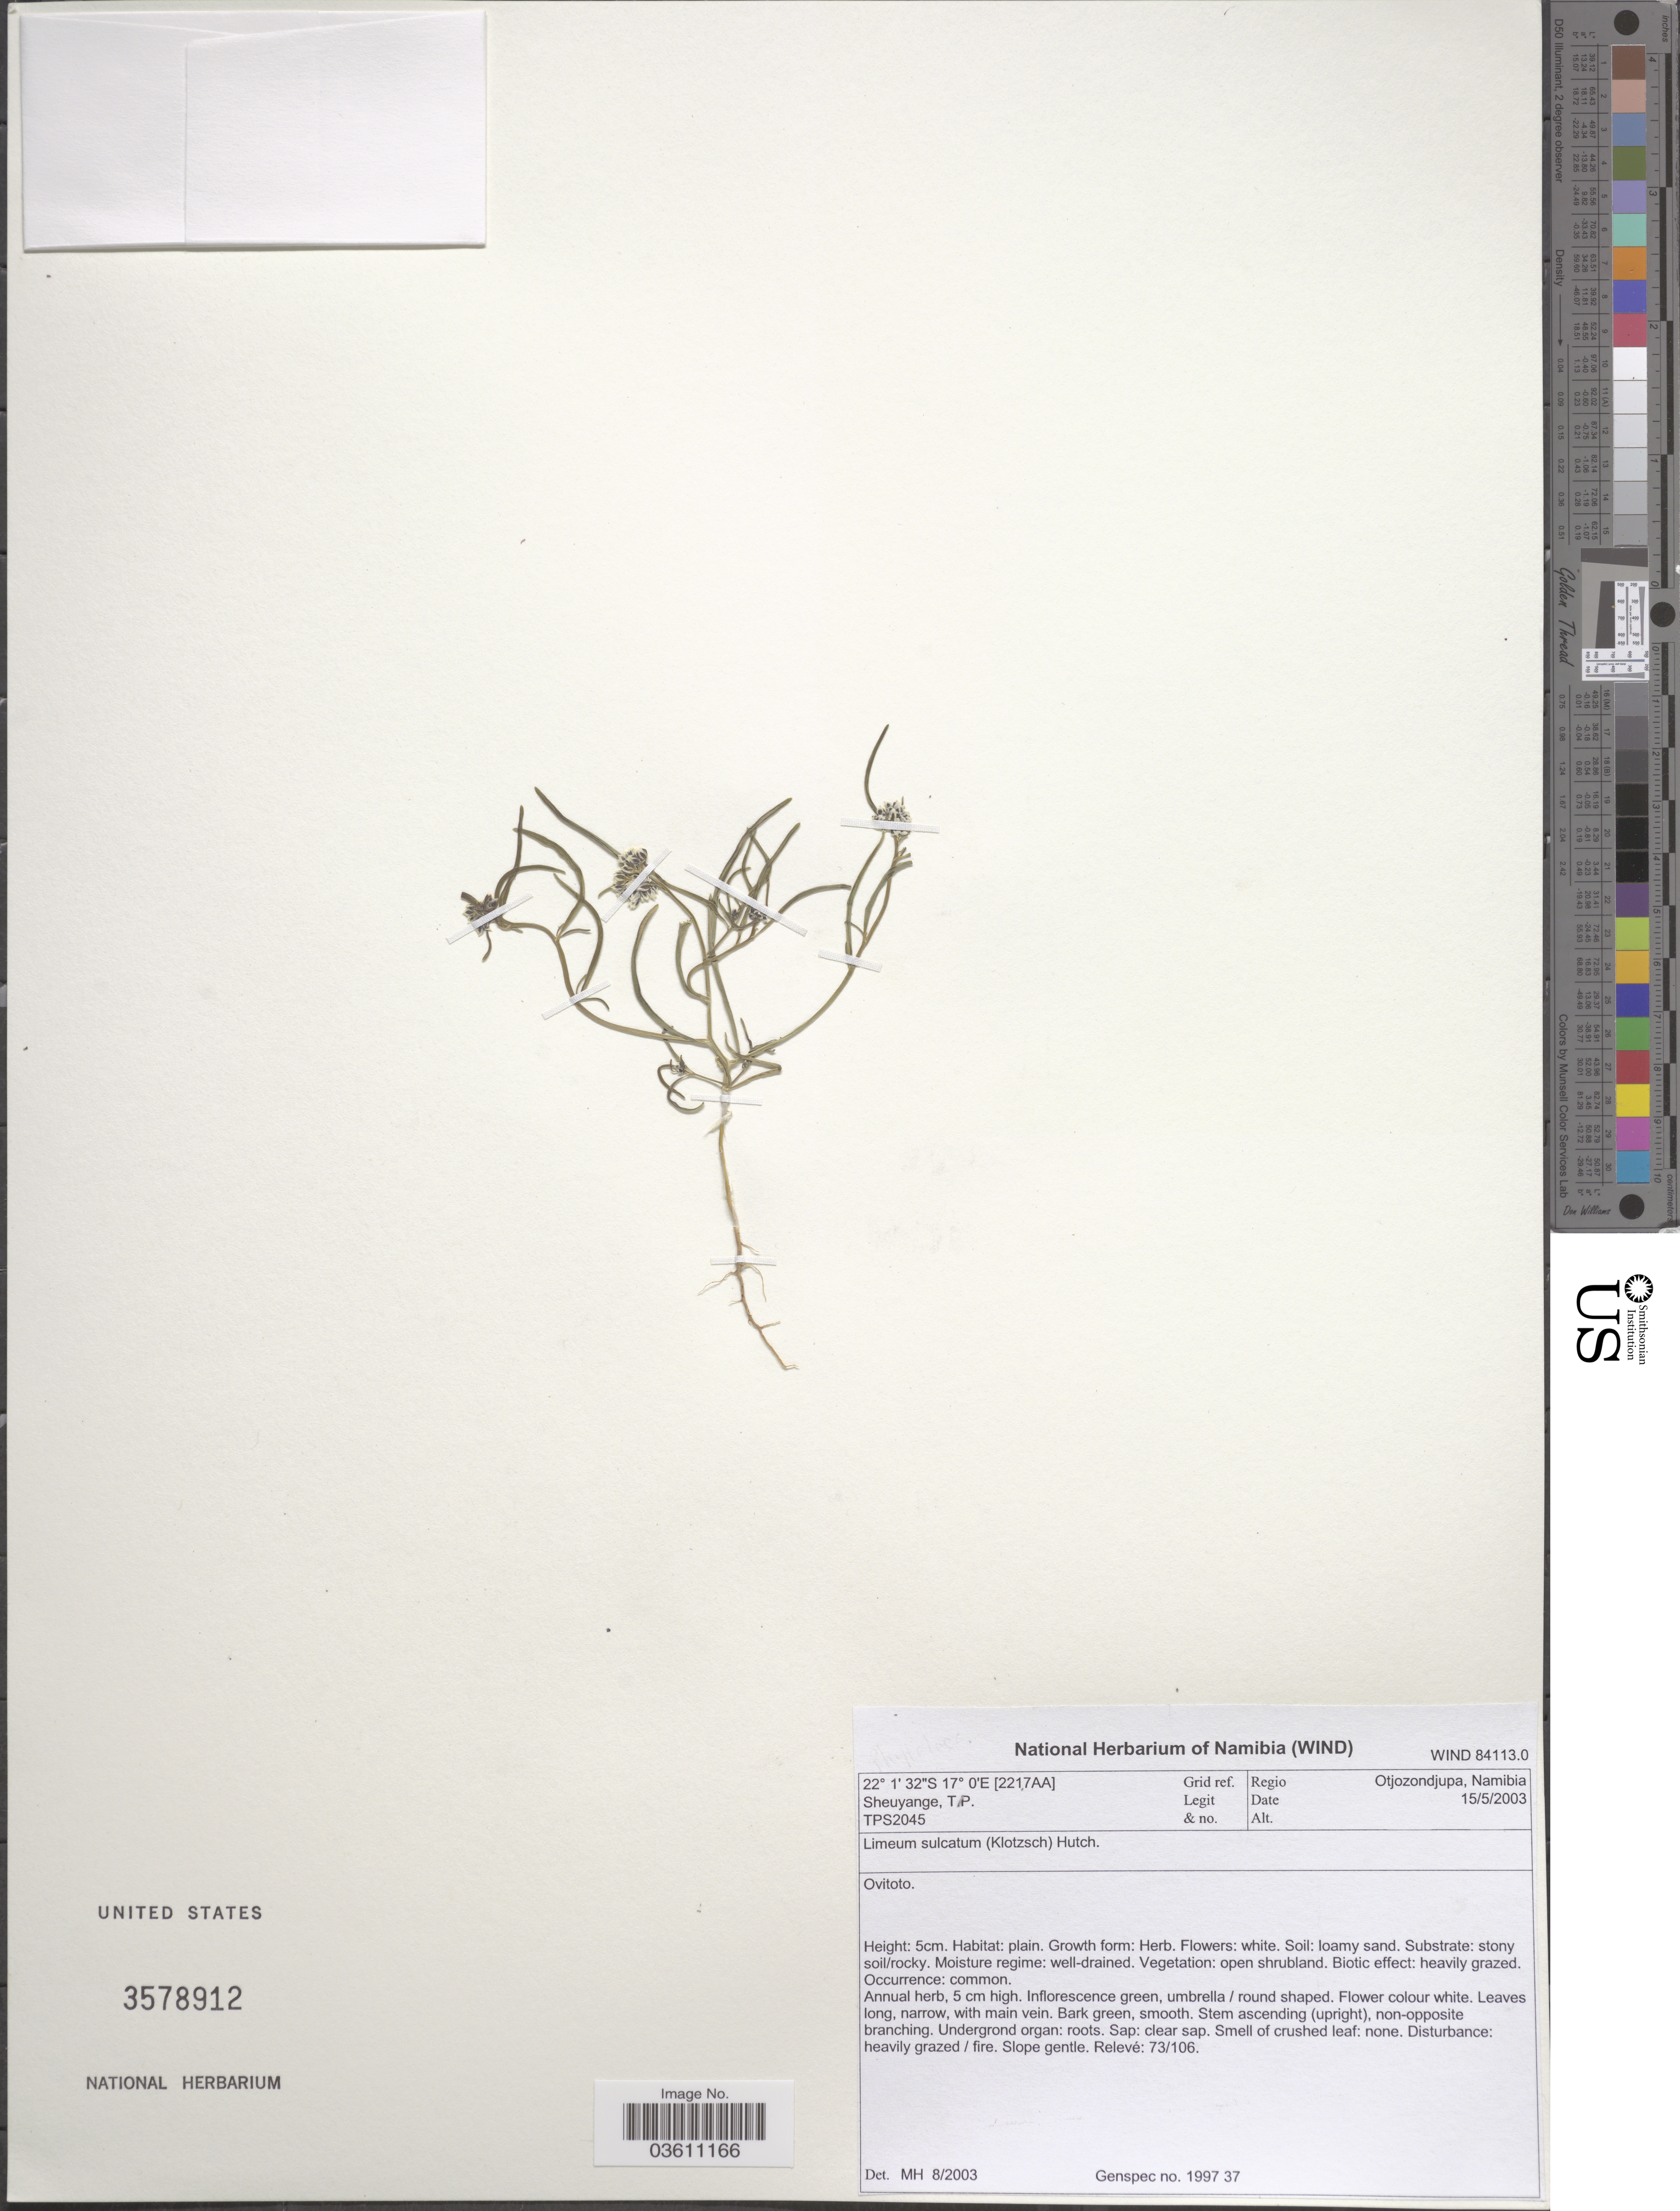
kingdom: Plantae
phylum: Tracheophyta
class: Magnoliopsida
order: Caryophyllales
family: Limeaceae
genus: Limeum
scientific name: Limeum sulcatum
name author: (Klotzsch) Hutch.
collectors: T. Sheuyange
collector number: TPS2045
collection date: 2003-05-15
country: Namibia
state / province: Otjozondjupa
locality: [2217AA] Grid ref. Ovitoto.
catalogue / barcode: US 3578912